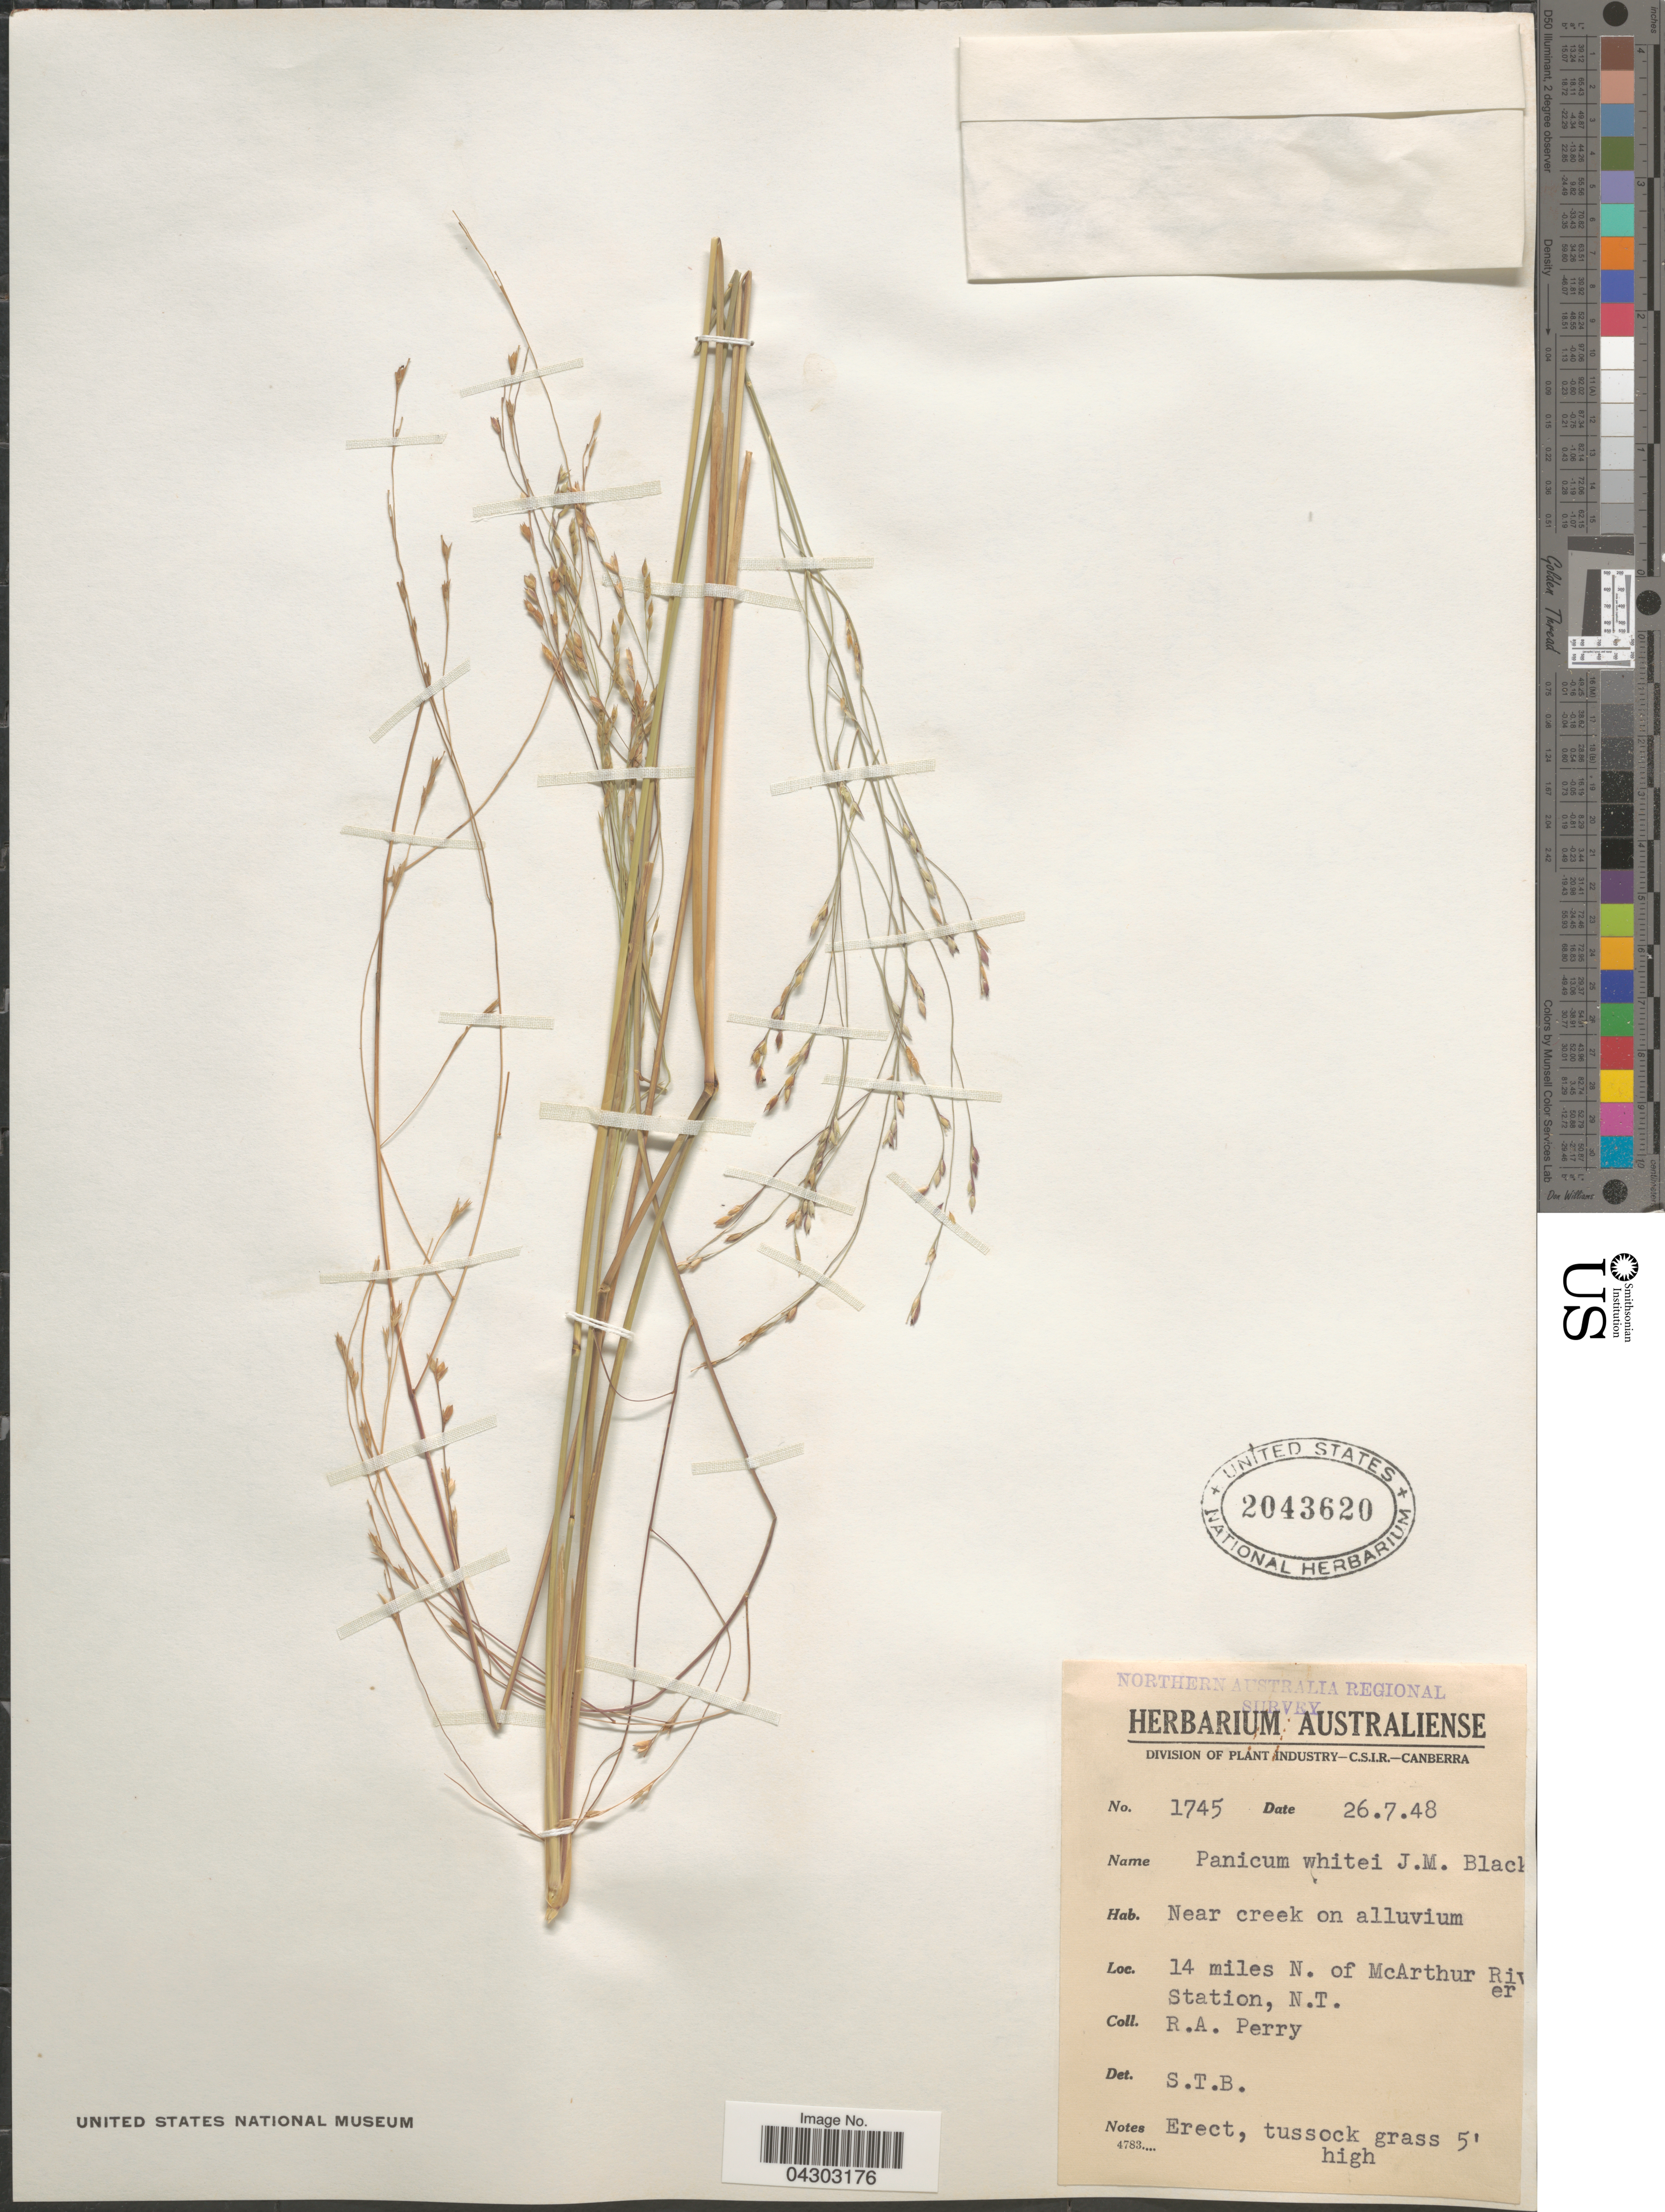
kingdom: Plantae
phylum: Tracheophyta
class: Liliopsida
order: Poales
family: Poaceae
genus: Panicum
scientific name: Panicum laevinode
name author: Lindl.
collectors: Perry, R. A.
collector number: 1745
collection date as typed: Transcribed d/m/y: 26/7/48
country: Australia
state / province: Northern Territory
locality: Northern Australia Regional Survey. 14 miles N. of McArthur River Station.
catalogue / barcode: US 2043620